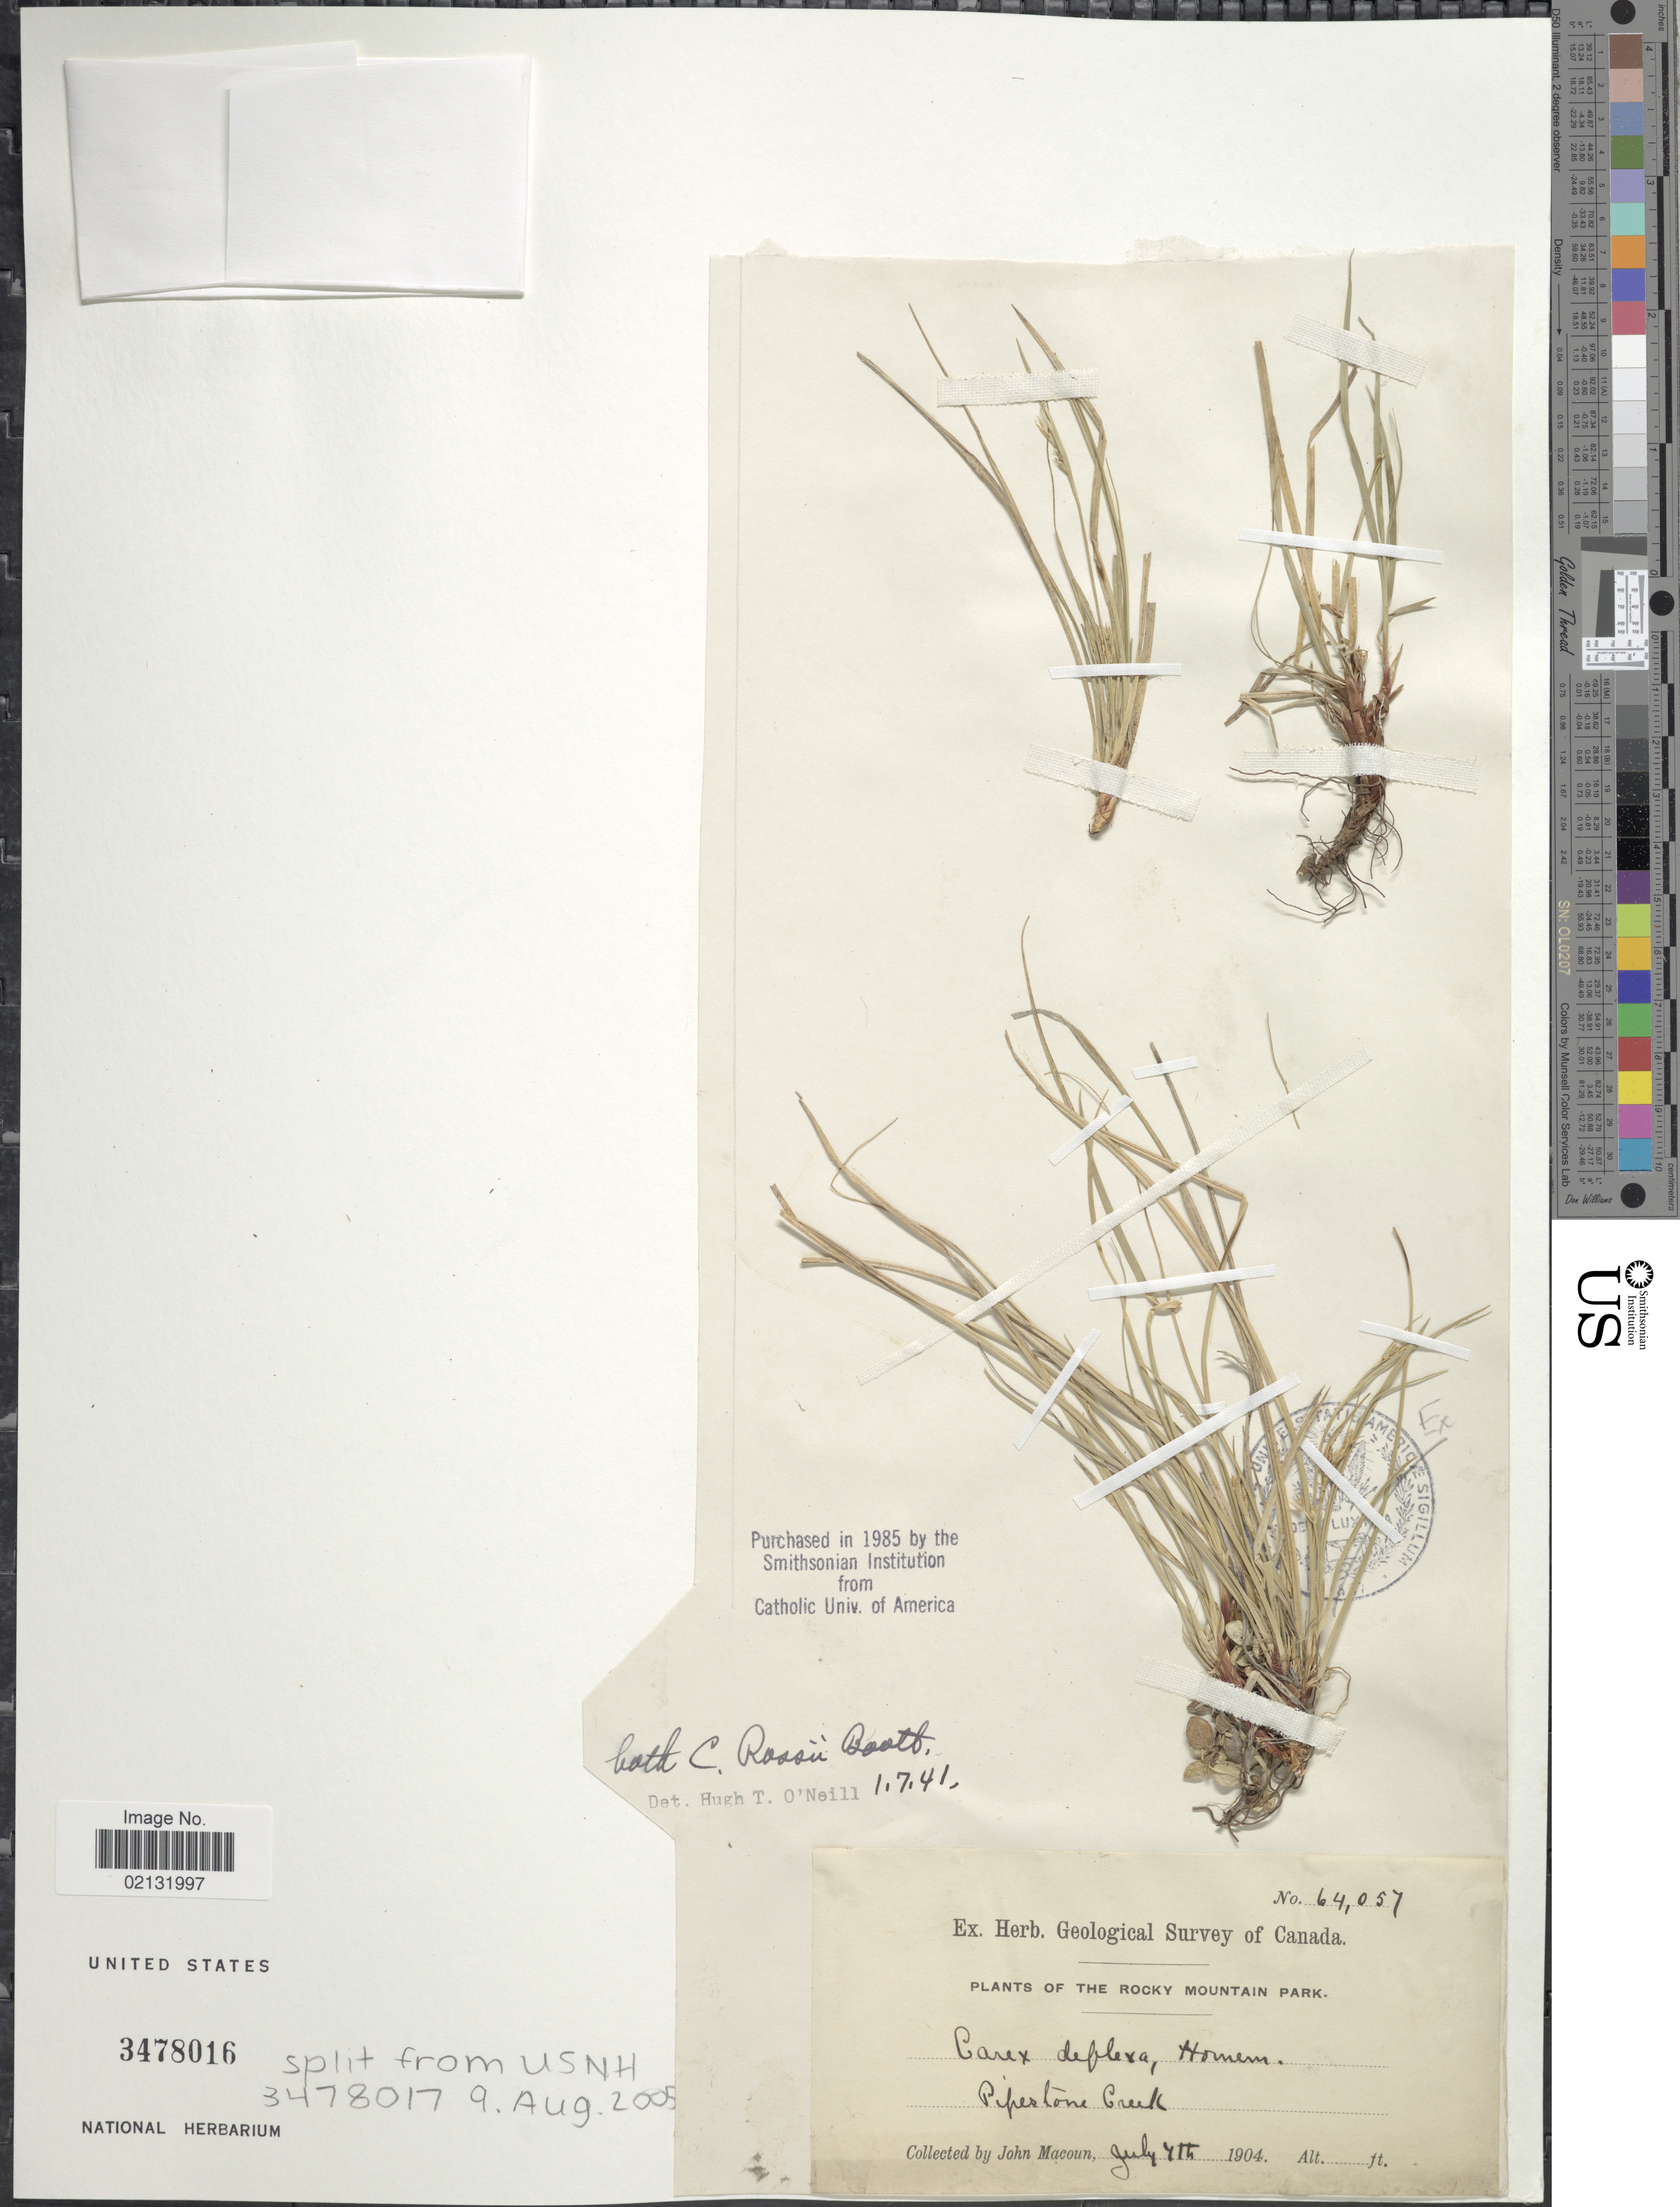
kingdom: Plantae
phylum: Tracheophyta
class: Liliopsida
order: Poales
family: Cyperaceae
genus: Carex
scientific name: Carex rossii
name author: Boott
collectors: J. Macoun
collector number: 64057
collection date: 1904-07-04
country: Canada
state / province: Alberta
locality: Rocky Mountain Park, Pipestone Creek.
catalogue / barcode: US 3478016